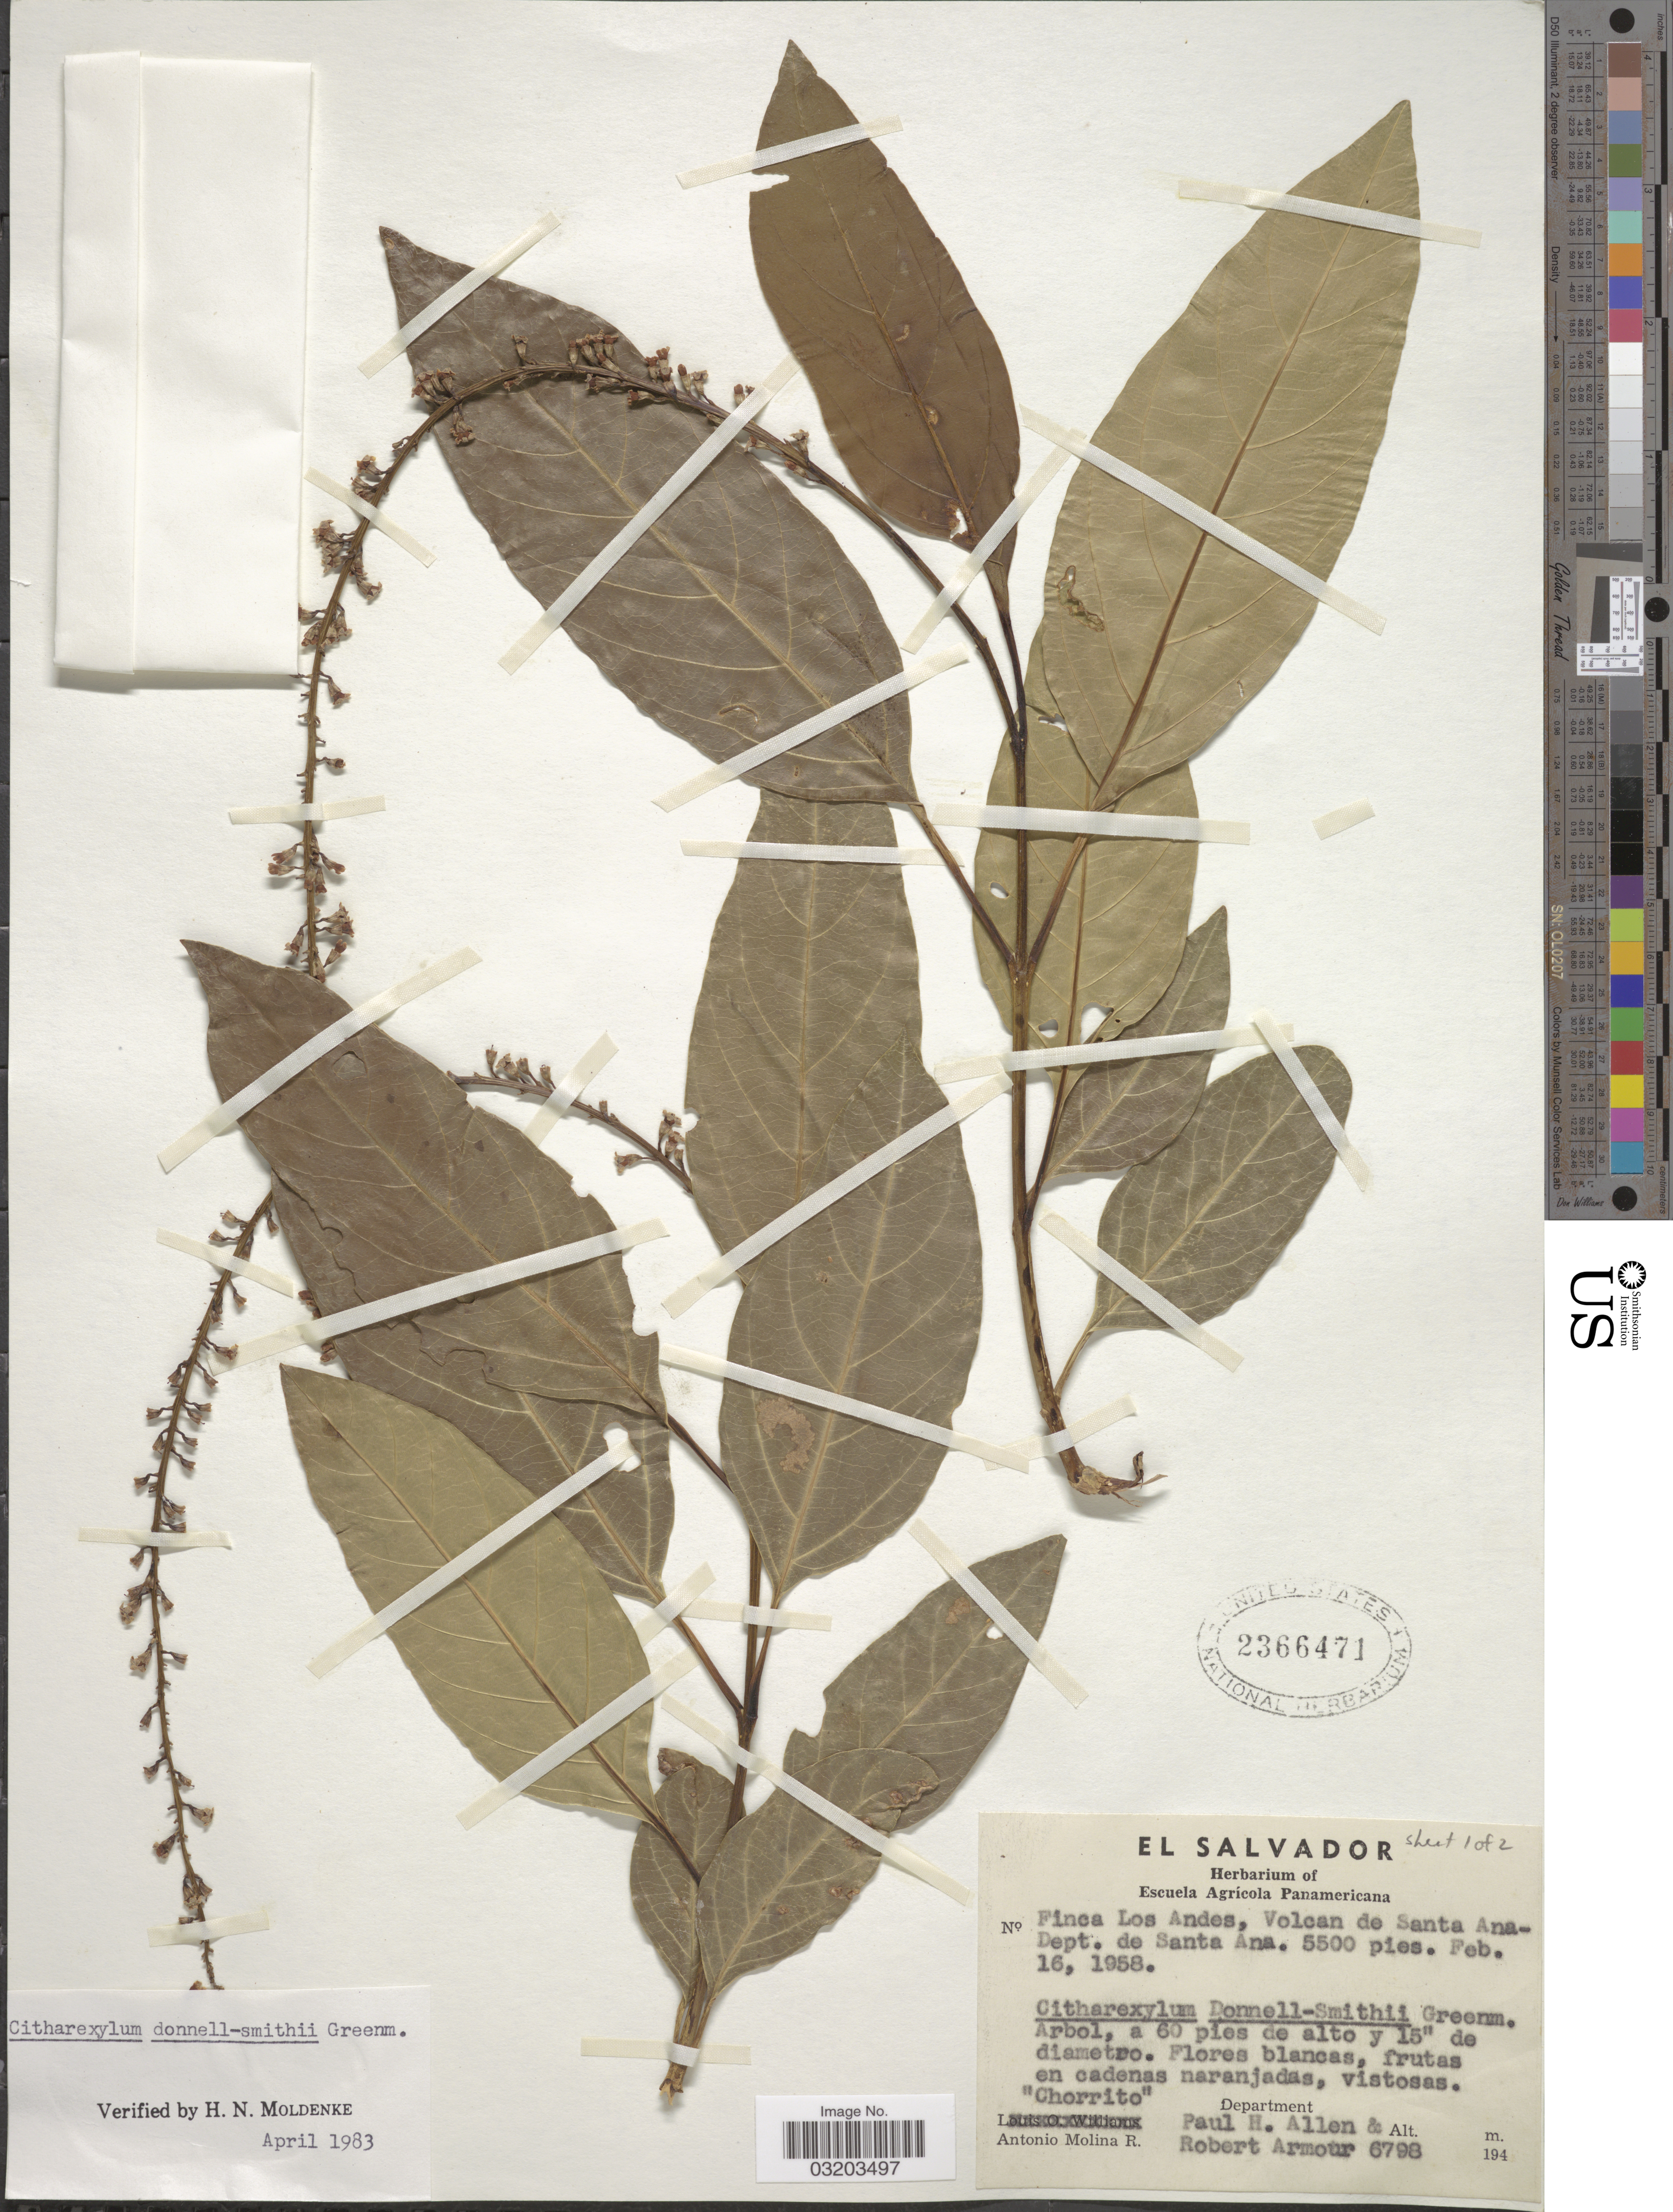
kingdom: Plantae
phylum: Tracheophyta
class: Magnoliopsida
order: Lamiales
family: Verbenaceae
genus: Citharexylum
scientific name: Citharexylum donnell-smithii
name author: Greenm.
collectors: A. Molina R., P. H. Allen & R. Armour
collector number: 6798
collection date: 1958-02-16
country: El Salvador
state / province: Santa Ana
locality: Finca Los Andes, Volcan de Santa Ana- Dept. de Santa Ana.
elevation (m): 1676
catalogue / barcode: US 2366471